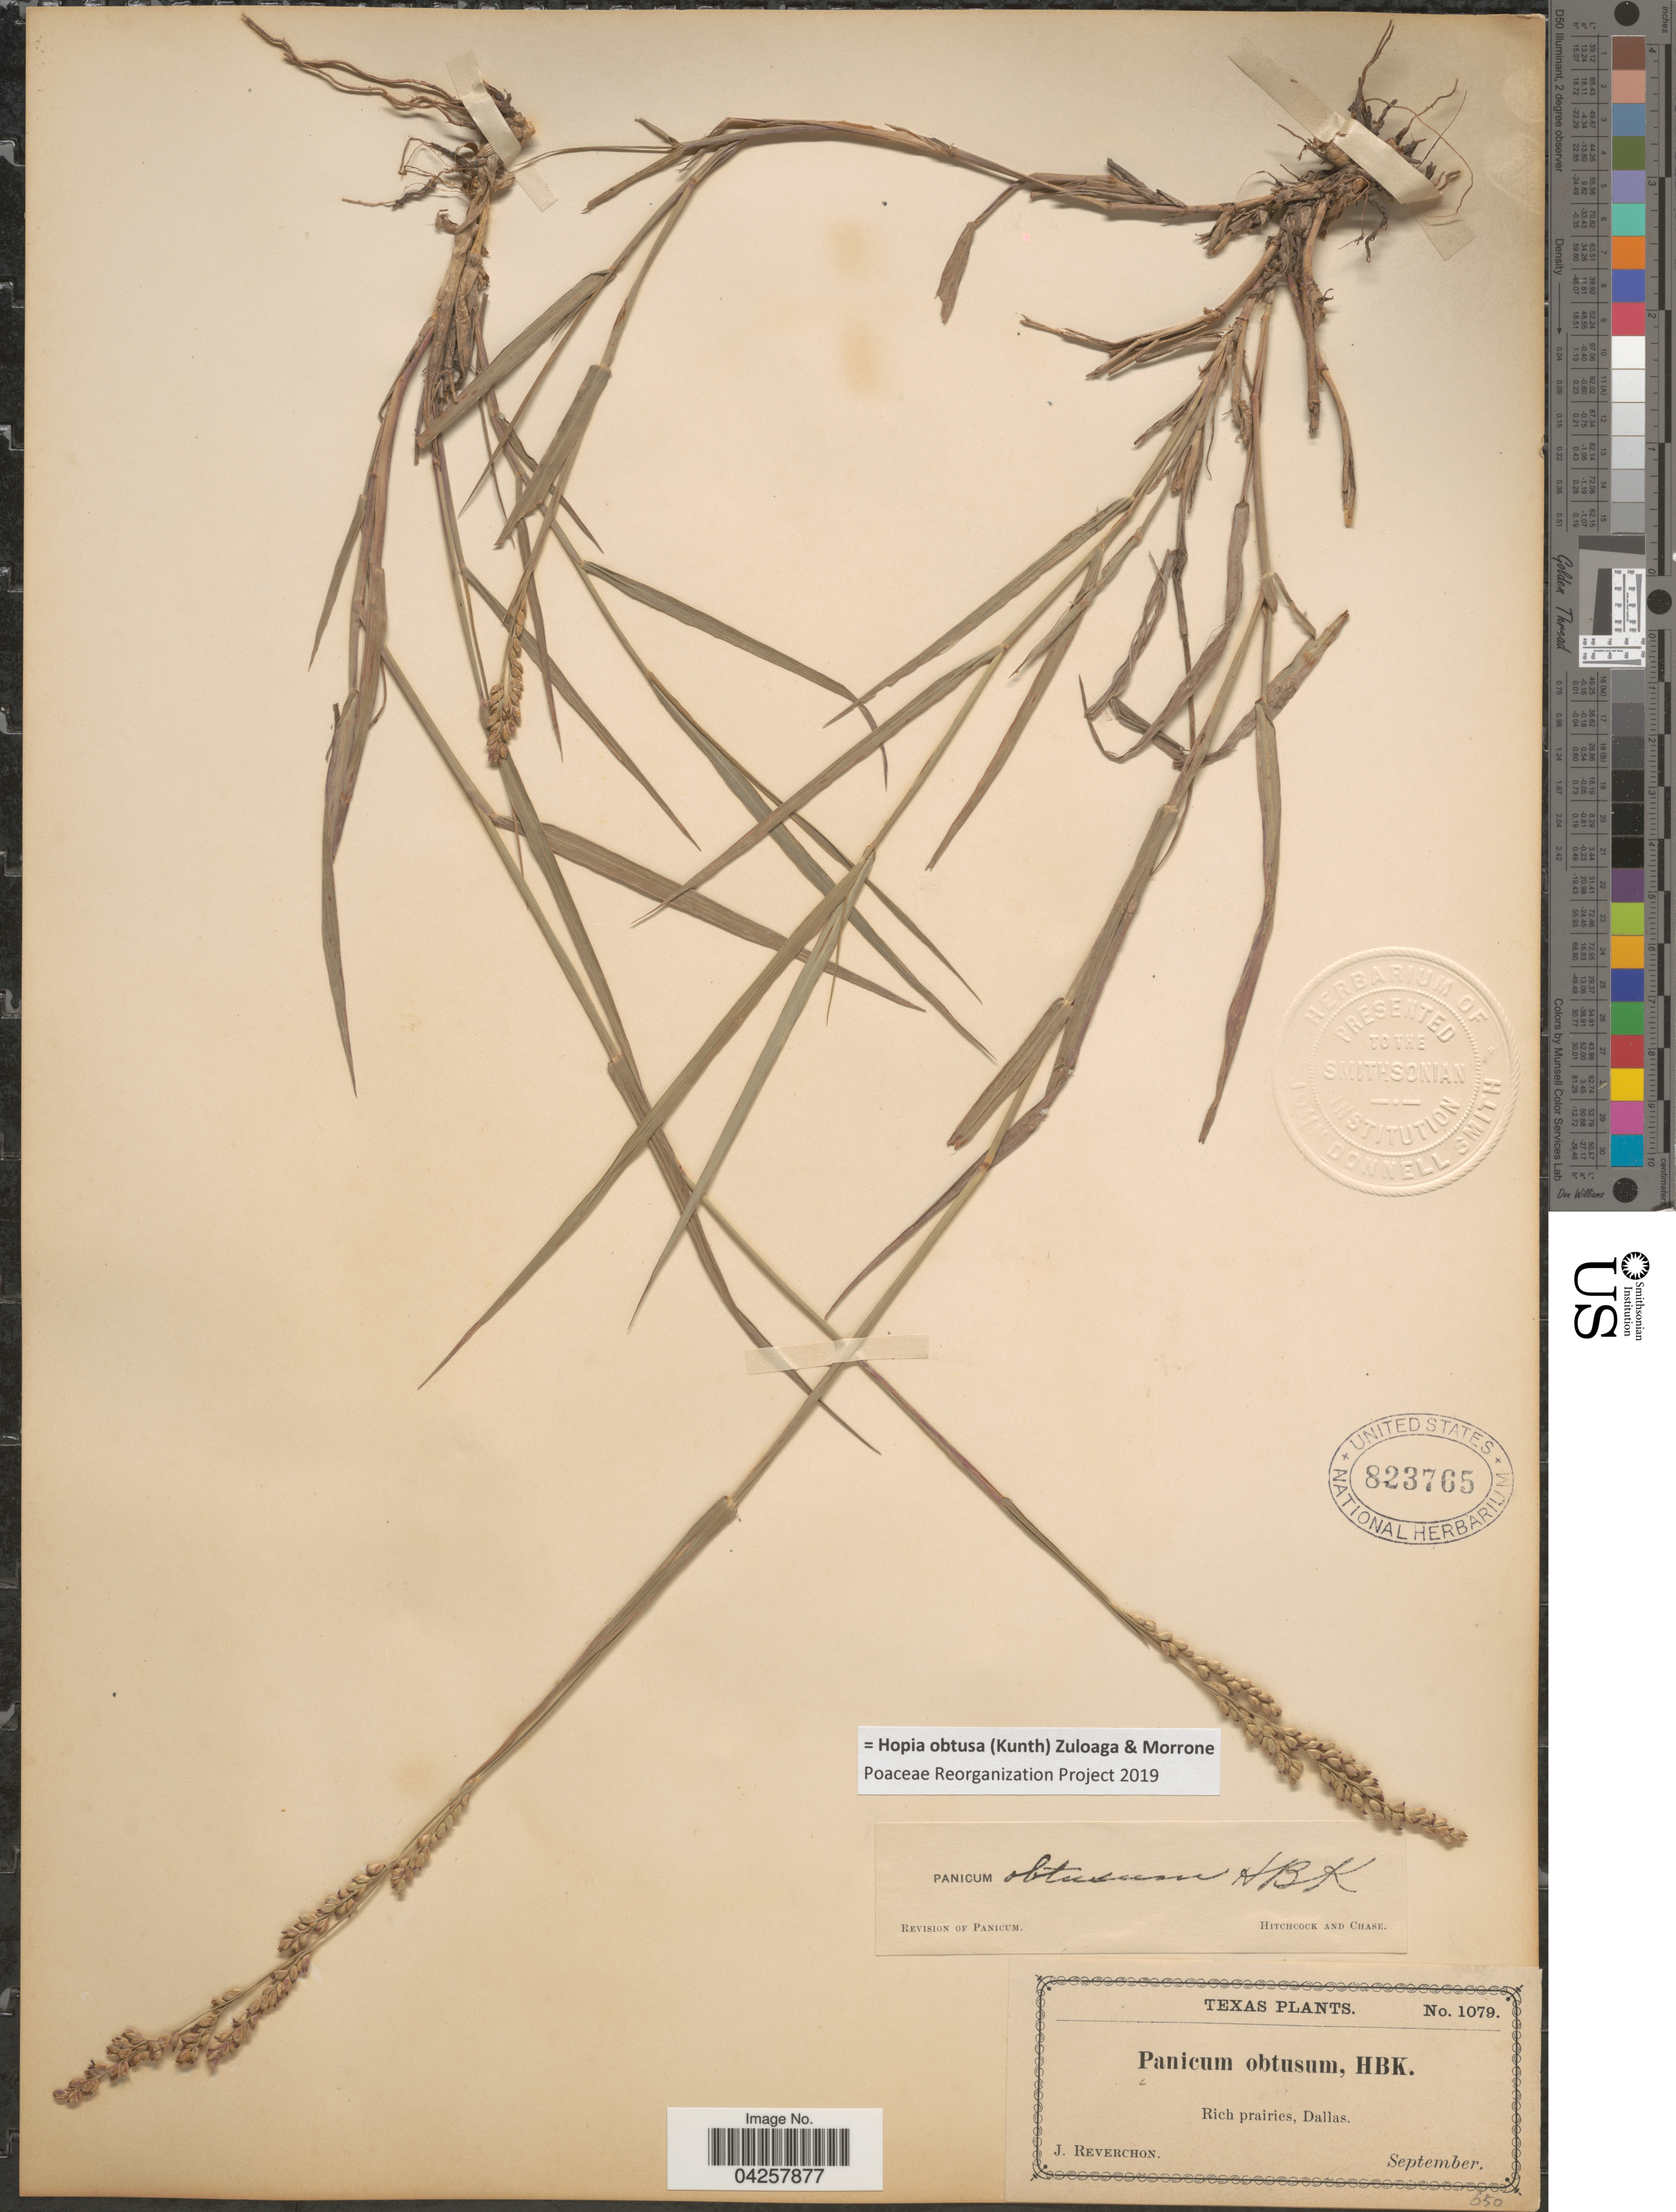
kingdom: Plantae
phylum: Tracheophyta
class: Liliopsida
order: Poales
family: Poaceae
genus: Hopia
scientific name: Hopia obtusa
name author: (Kunth) Zuloaga & Morrone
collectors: J. Reverchon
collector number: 1079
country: United States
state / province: Texas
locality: Dallas.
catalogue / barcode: US 823765